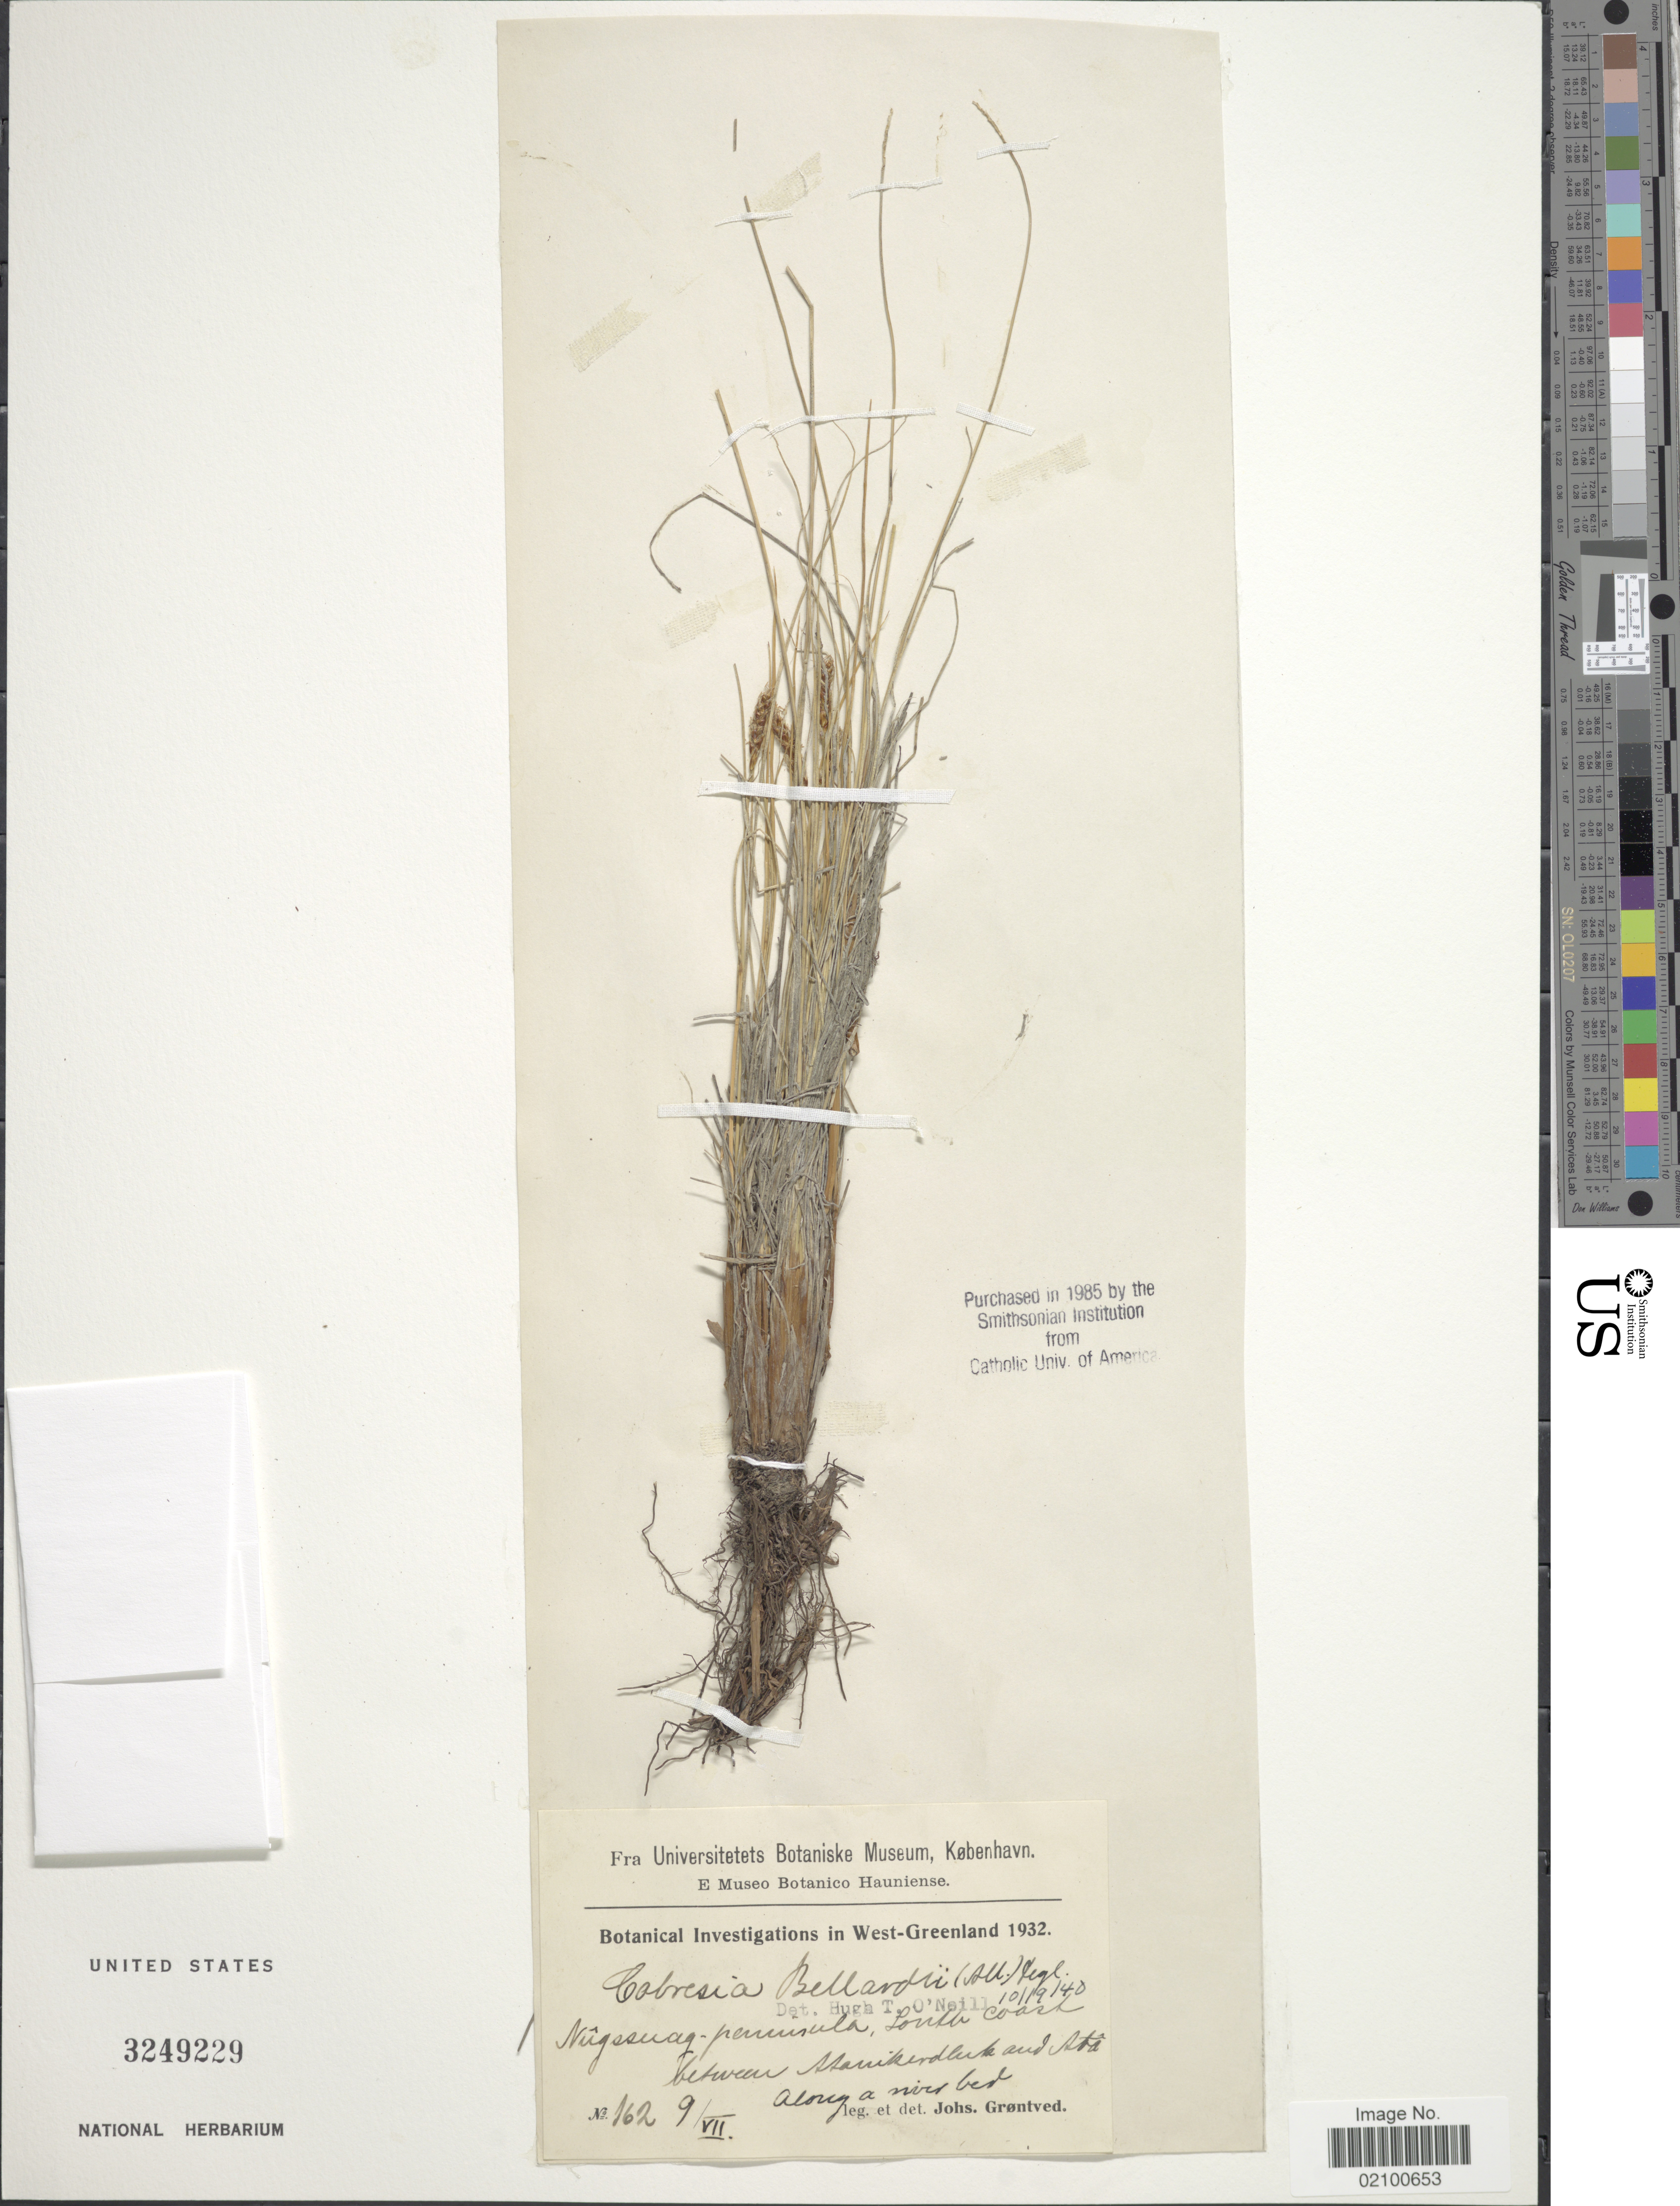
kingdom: Plantae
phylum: Tracheophyta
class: Liliopsida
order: Poales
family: Cyperaceae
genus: Carex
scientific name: Carex myosuroides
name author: Vill.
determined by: Strong, M. T., (US), Smithsonian Institution - National Museum of Natural History (UNITED STATES)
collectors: J. Grontved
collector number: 162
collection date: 1932-07-09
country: Greenland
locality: West-Greenland, Nugssuaq peninsula, South coast between Atanikerdluk and Ata.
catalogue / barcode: US 3249229